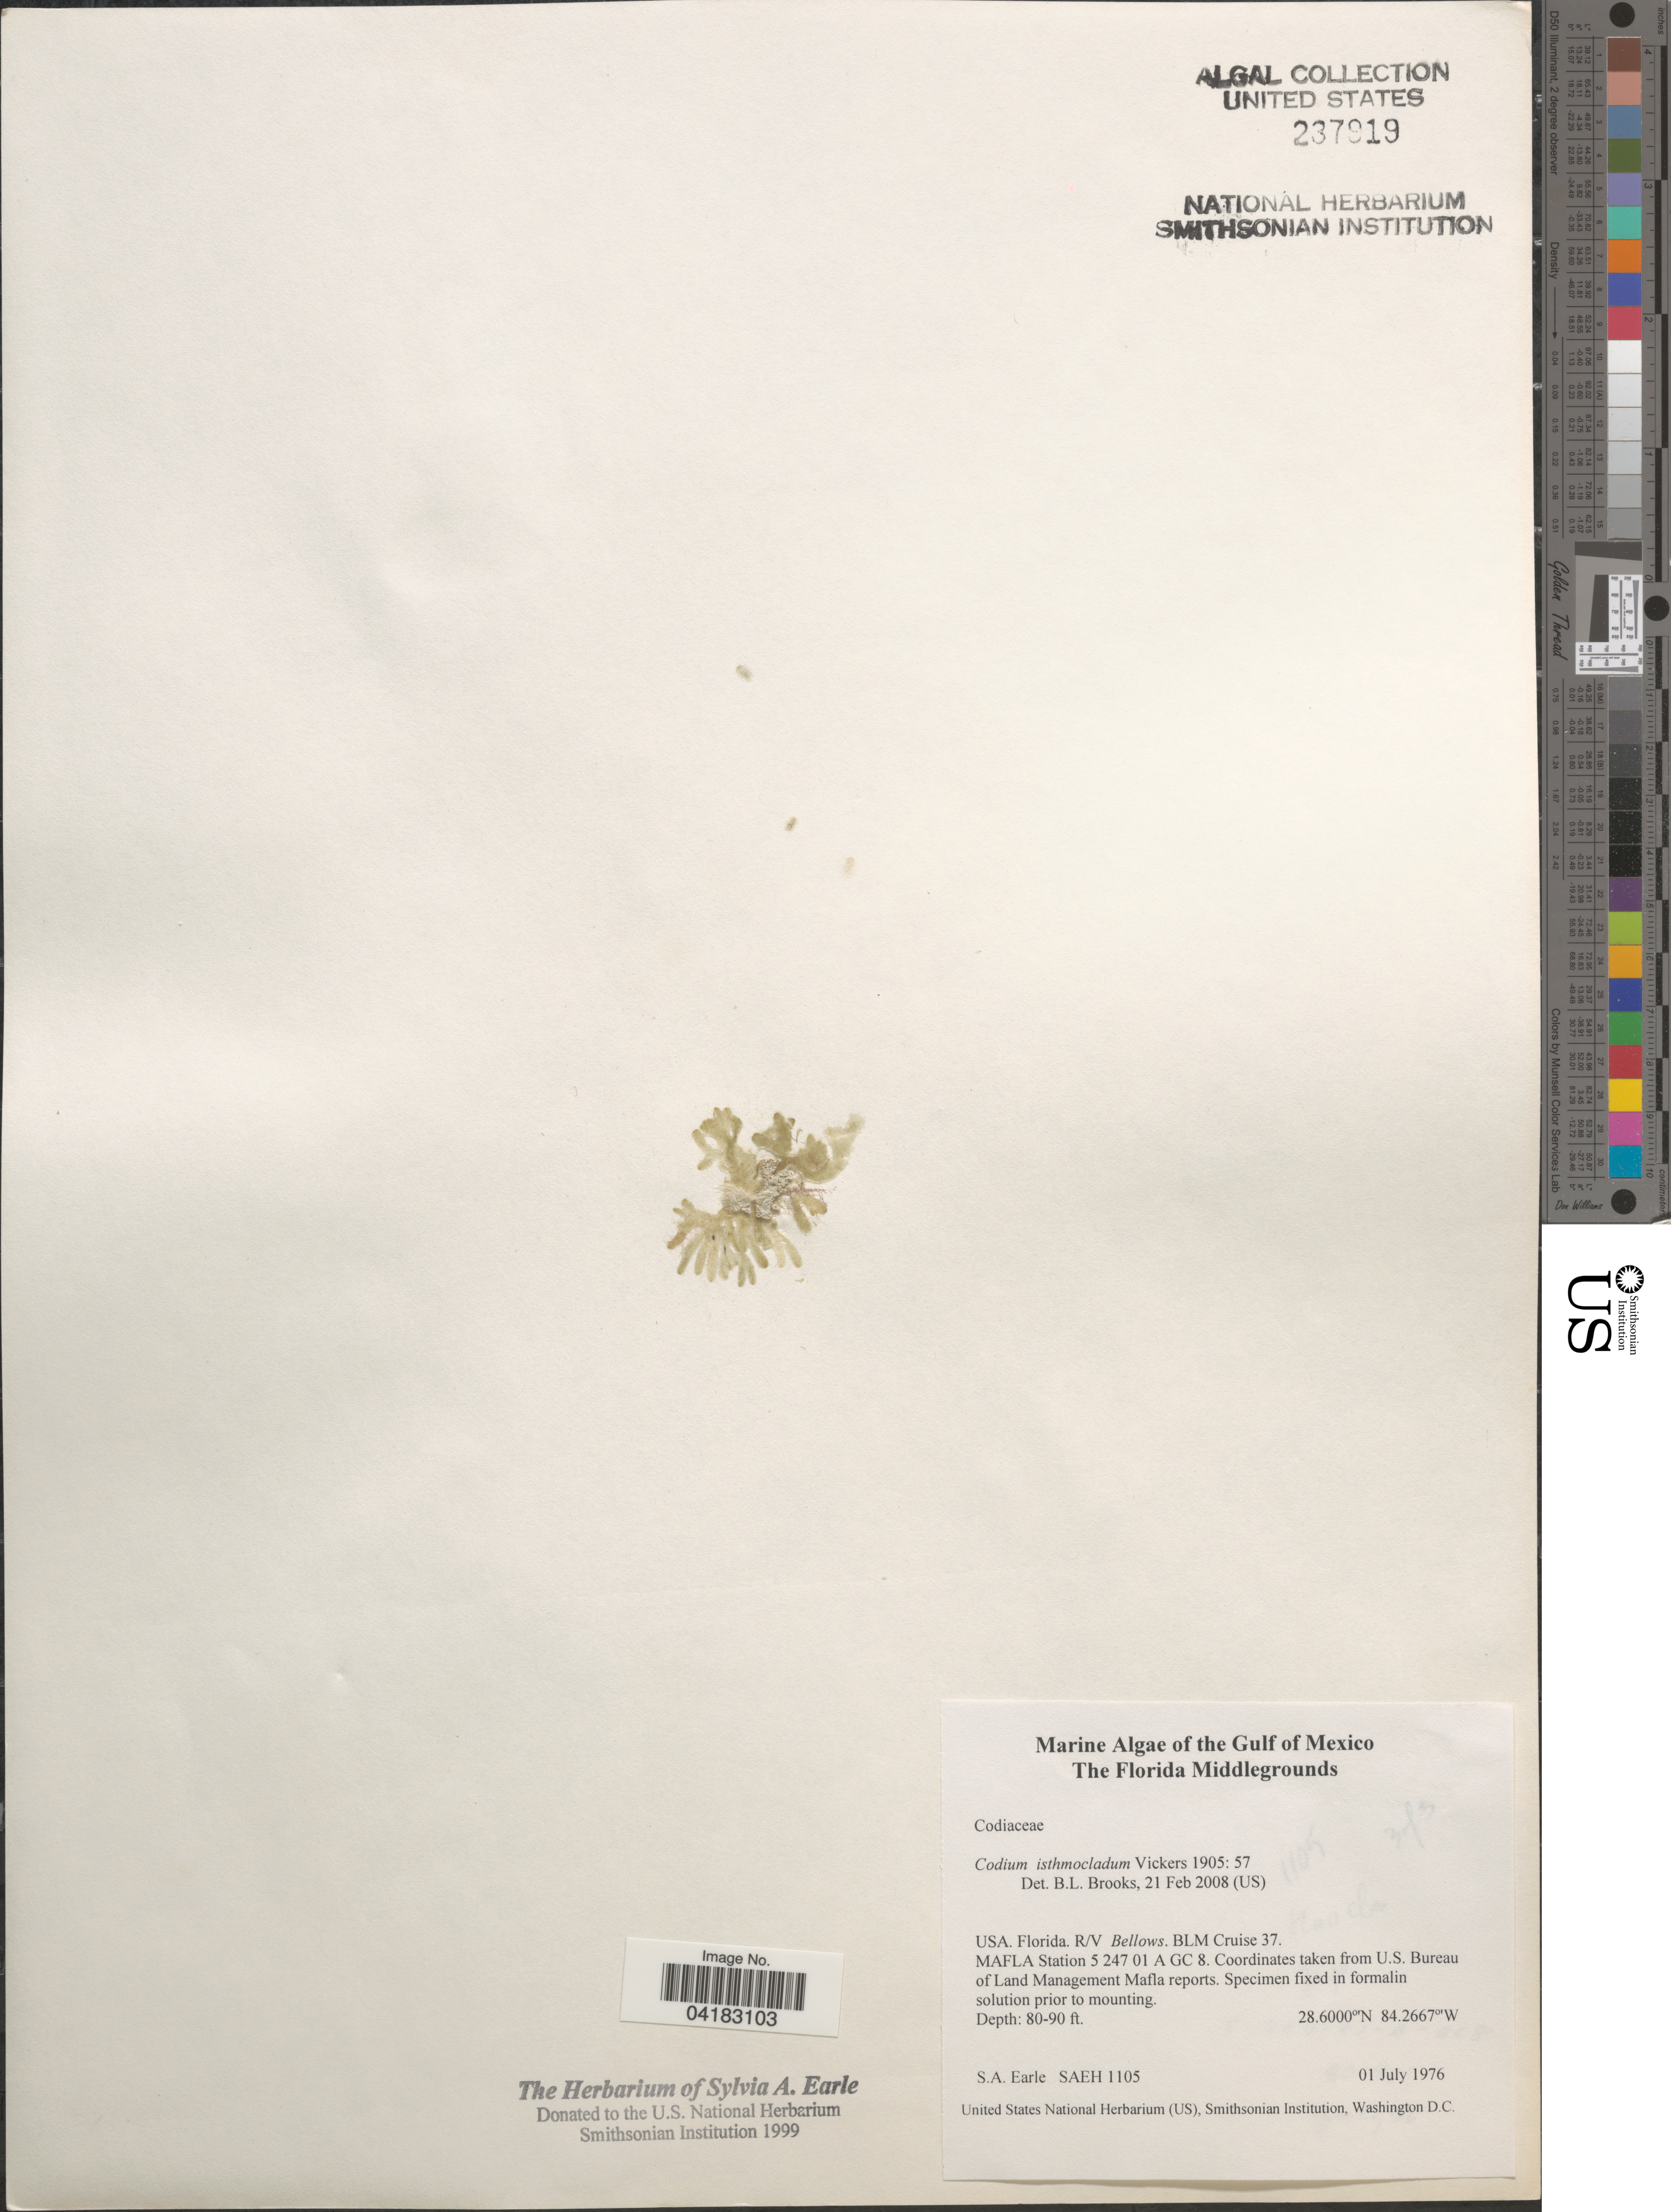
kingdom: Plantae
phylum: Chlorophyta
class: Ulvophyceae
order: Bryopsidales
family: Codiaceae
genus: Codium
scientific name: Codium isthmocladum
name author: Vickers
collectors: S. A. Earle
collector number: SAEH1105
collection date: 1976-07-01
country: United States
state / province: Florida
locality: Gulf of Mexico. The Florida Middlegrounds. R/V Bellows. BLM Cruise 37. MAFLA Station 5 247 01 A GC 8.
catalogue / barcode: US 237919